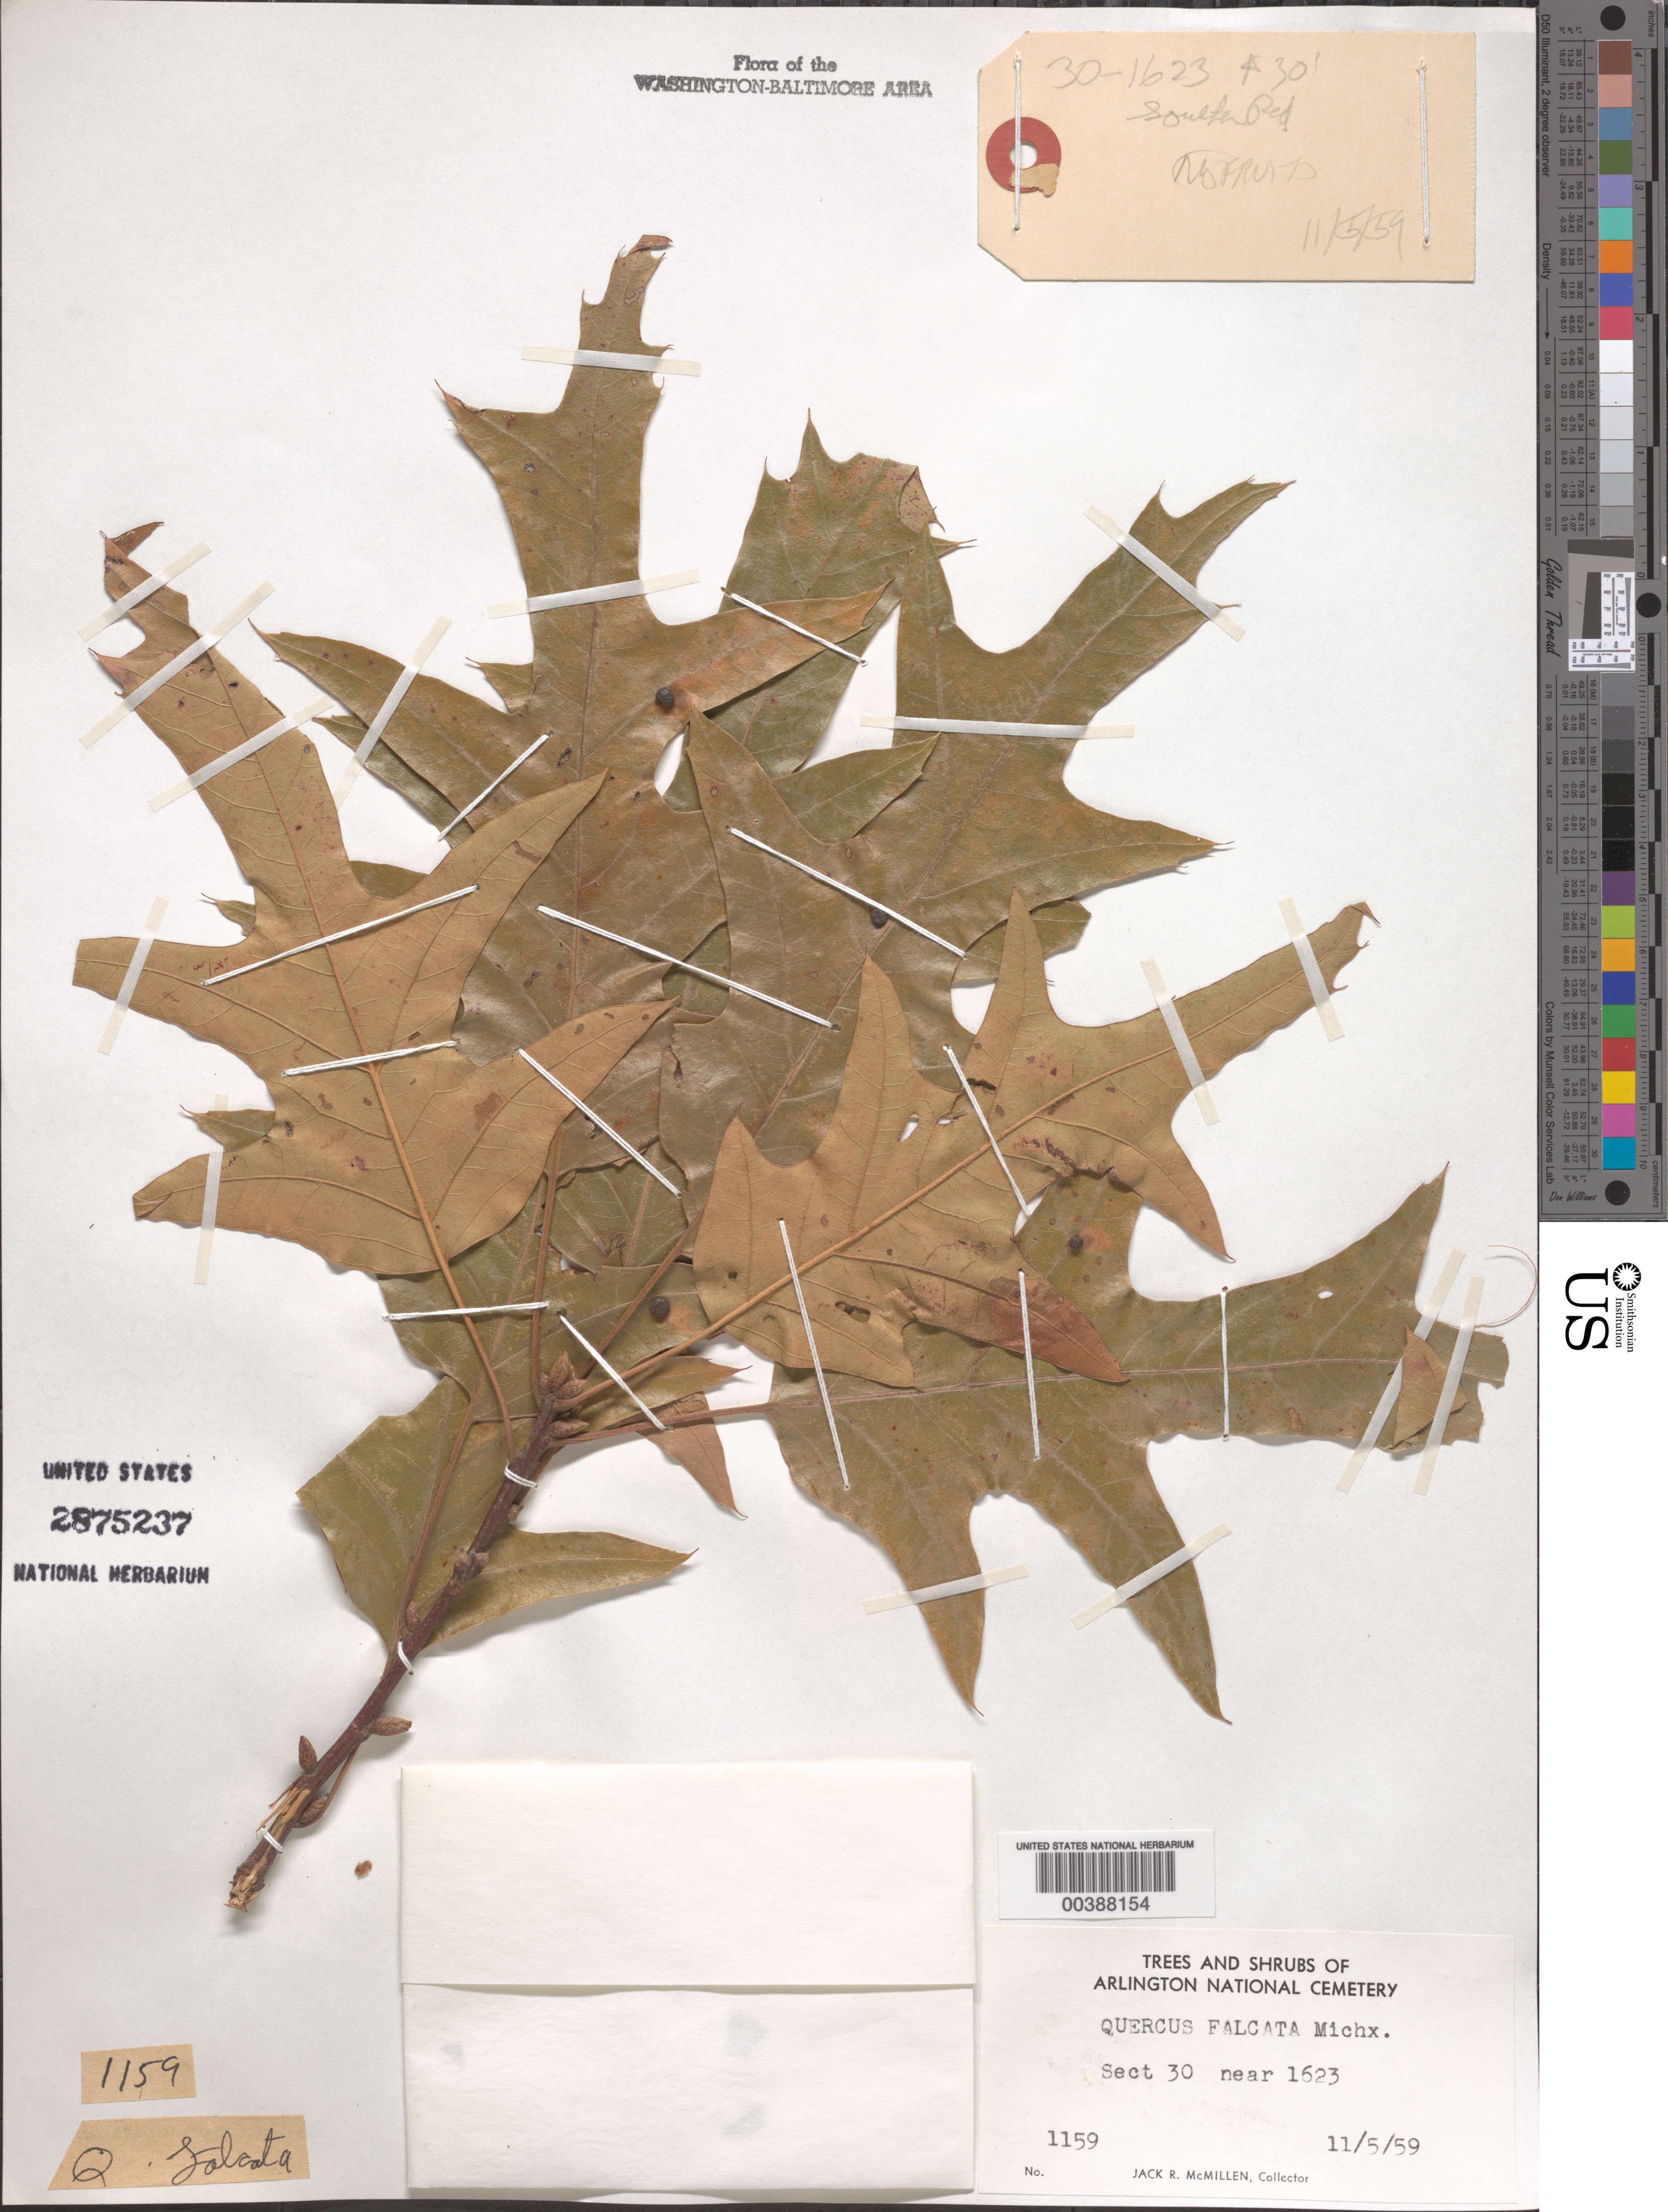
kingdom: Plantae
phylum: Tracheophyta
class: Magnoliopsida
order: Fagales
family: Fagaceae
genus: Quercus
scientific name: Quercus falcata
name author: Michx.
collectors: J. McMillen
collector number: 1159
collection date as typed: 05 Nov 1959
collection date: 1959-11-05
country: United States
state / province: Virginia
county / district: Arlington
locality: Arlington National Cemetery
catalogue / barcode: US 2875237